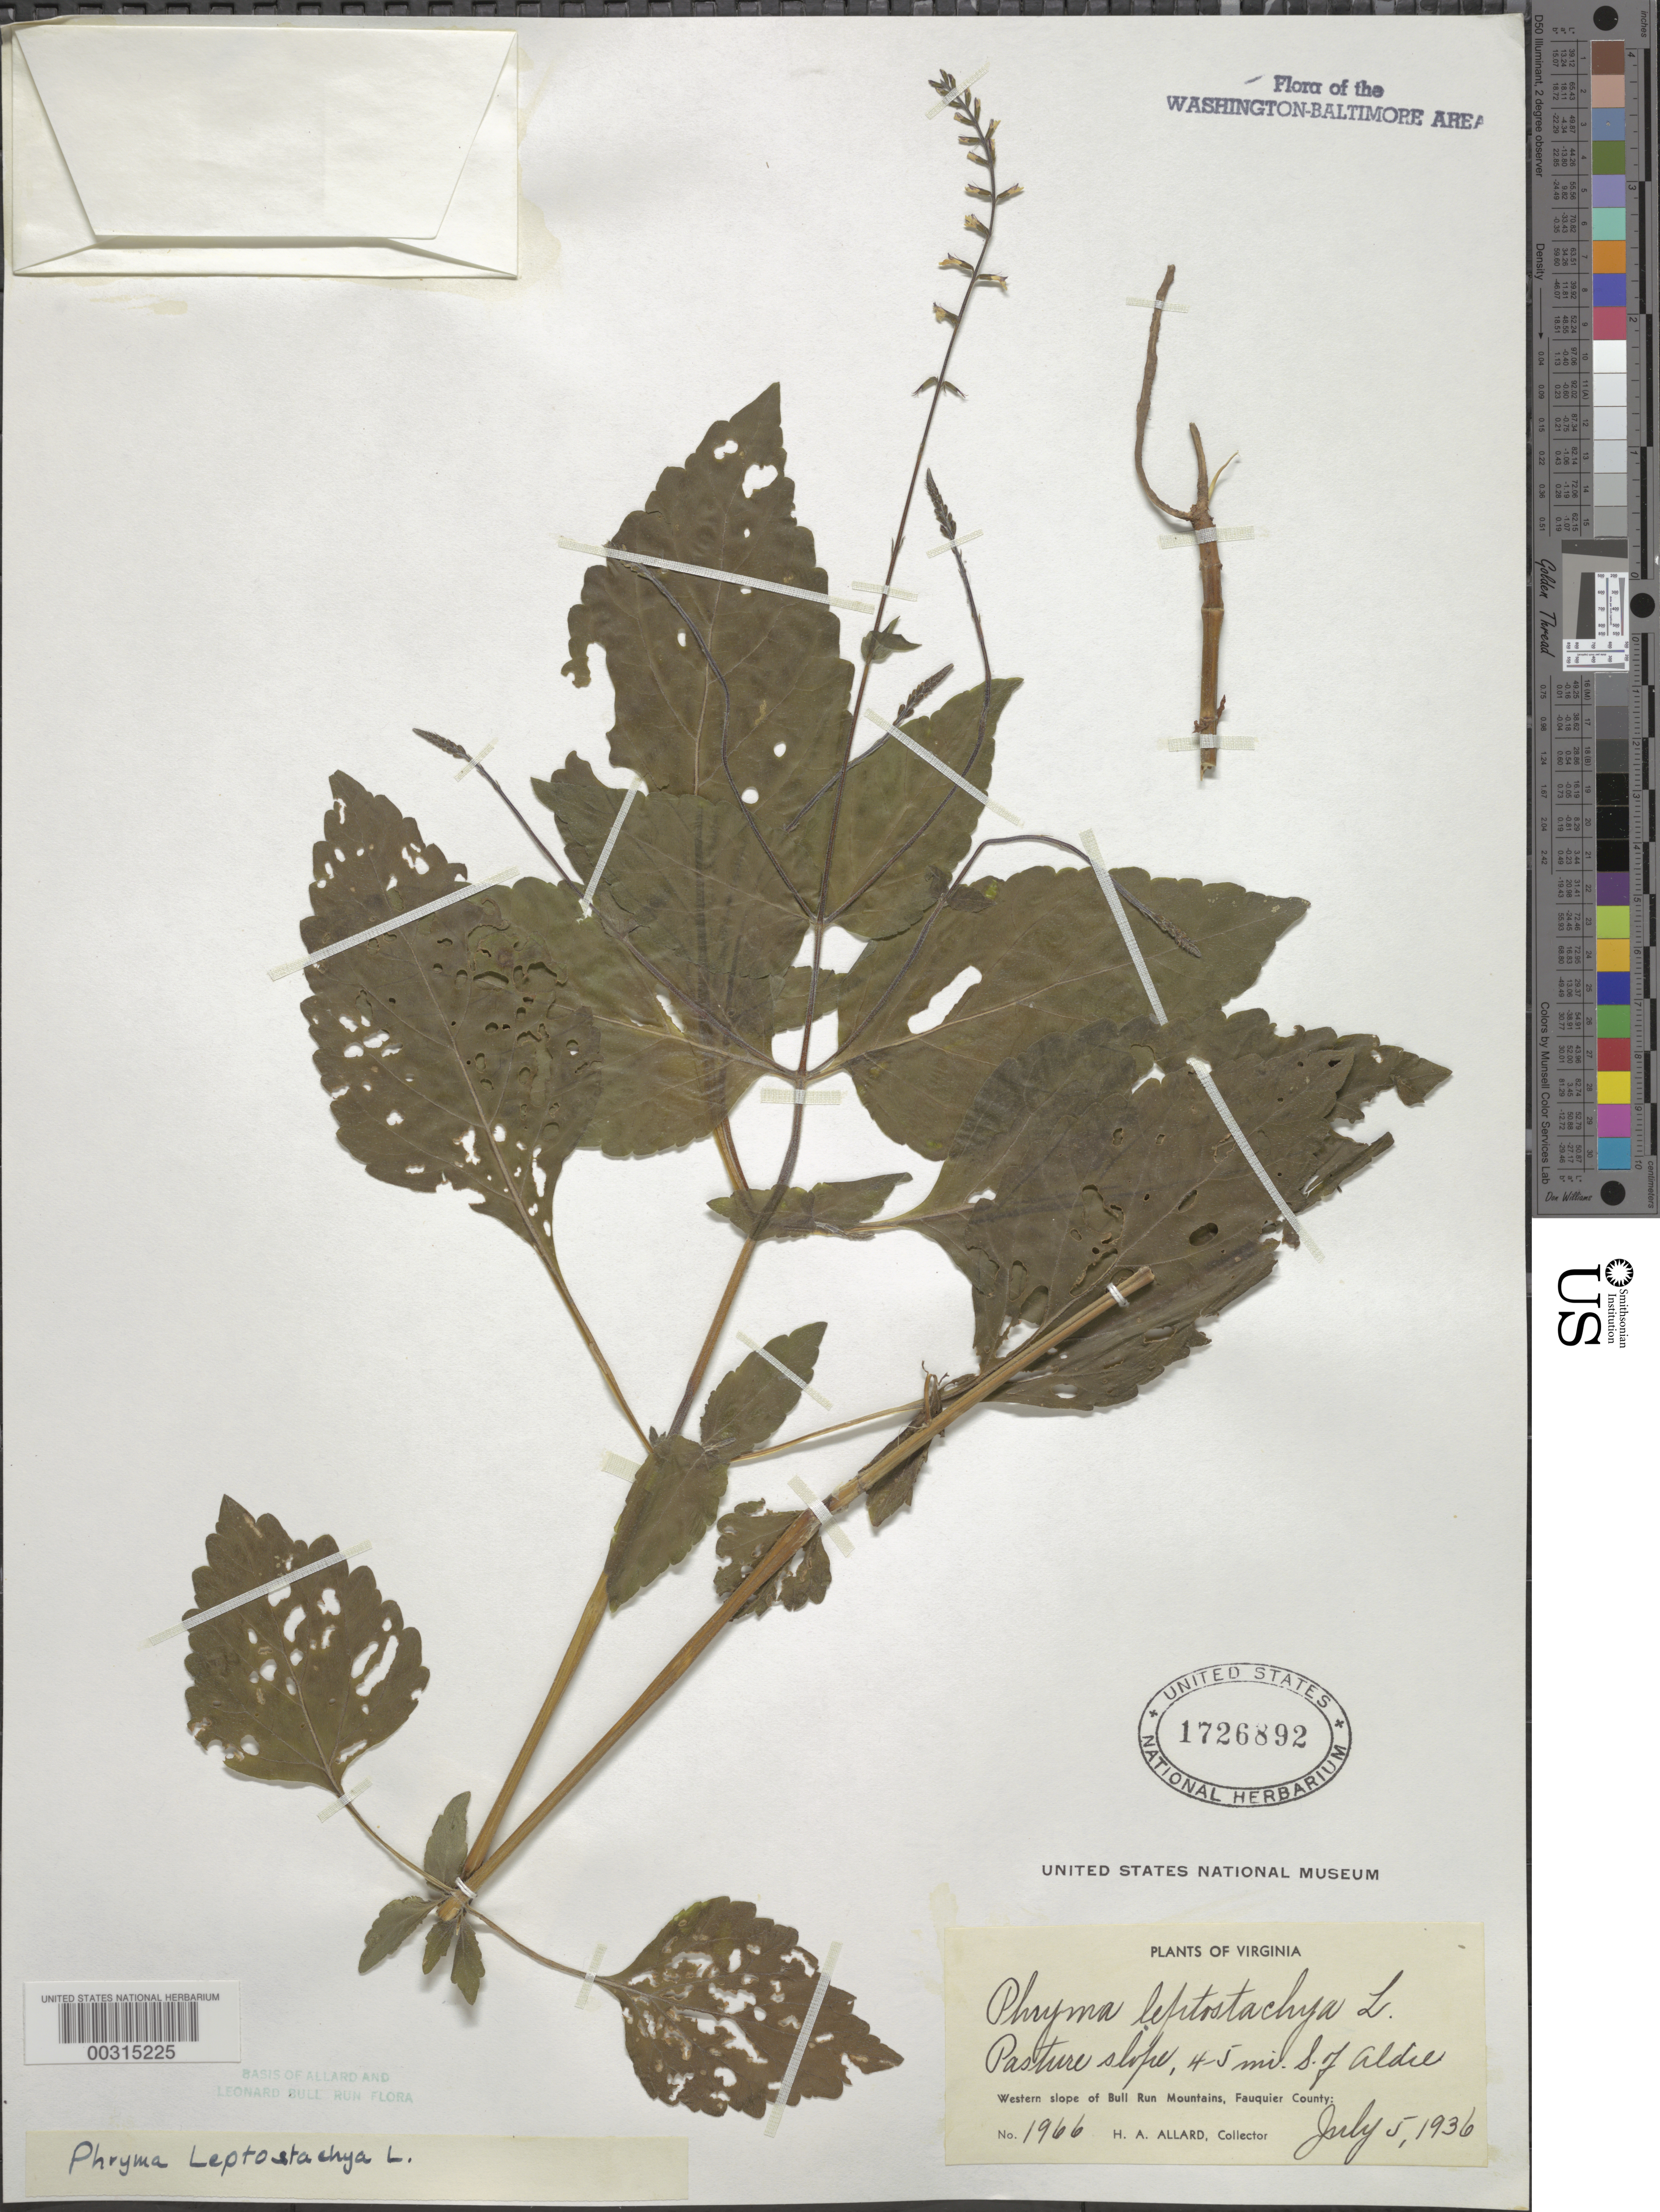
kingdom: Plantae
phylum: Tracheophyta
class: Magnoliopsida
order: Lamiales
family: Phrymaceae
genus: Phryma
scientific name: Phryma leptostachya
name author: L.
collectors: H. A. Allard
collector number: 1966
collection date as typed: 05 Jul 1936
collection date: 1936-07-05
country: United States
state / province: Virginia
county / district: Fauquier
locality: S of Aldie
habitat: Pasture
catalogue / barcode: US 1726892